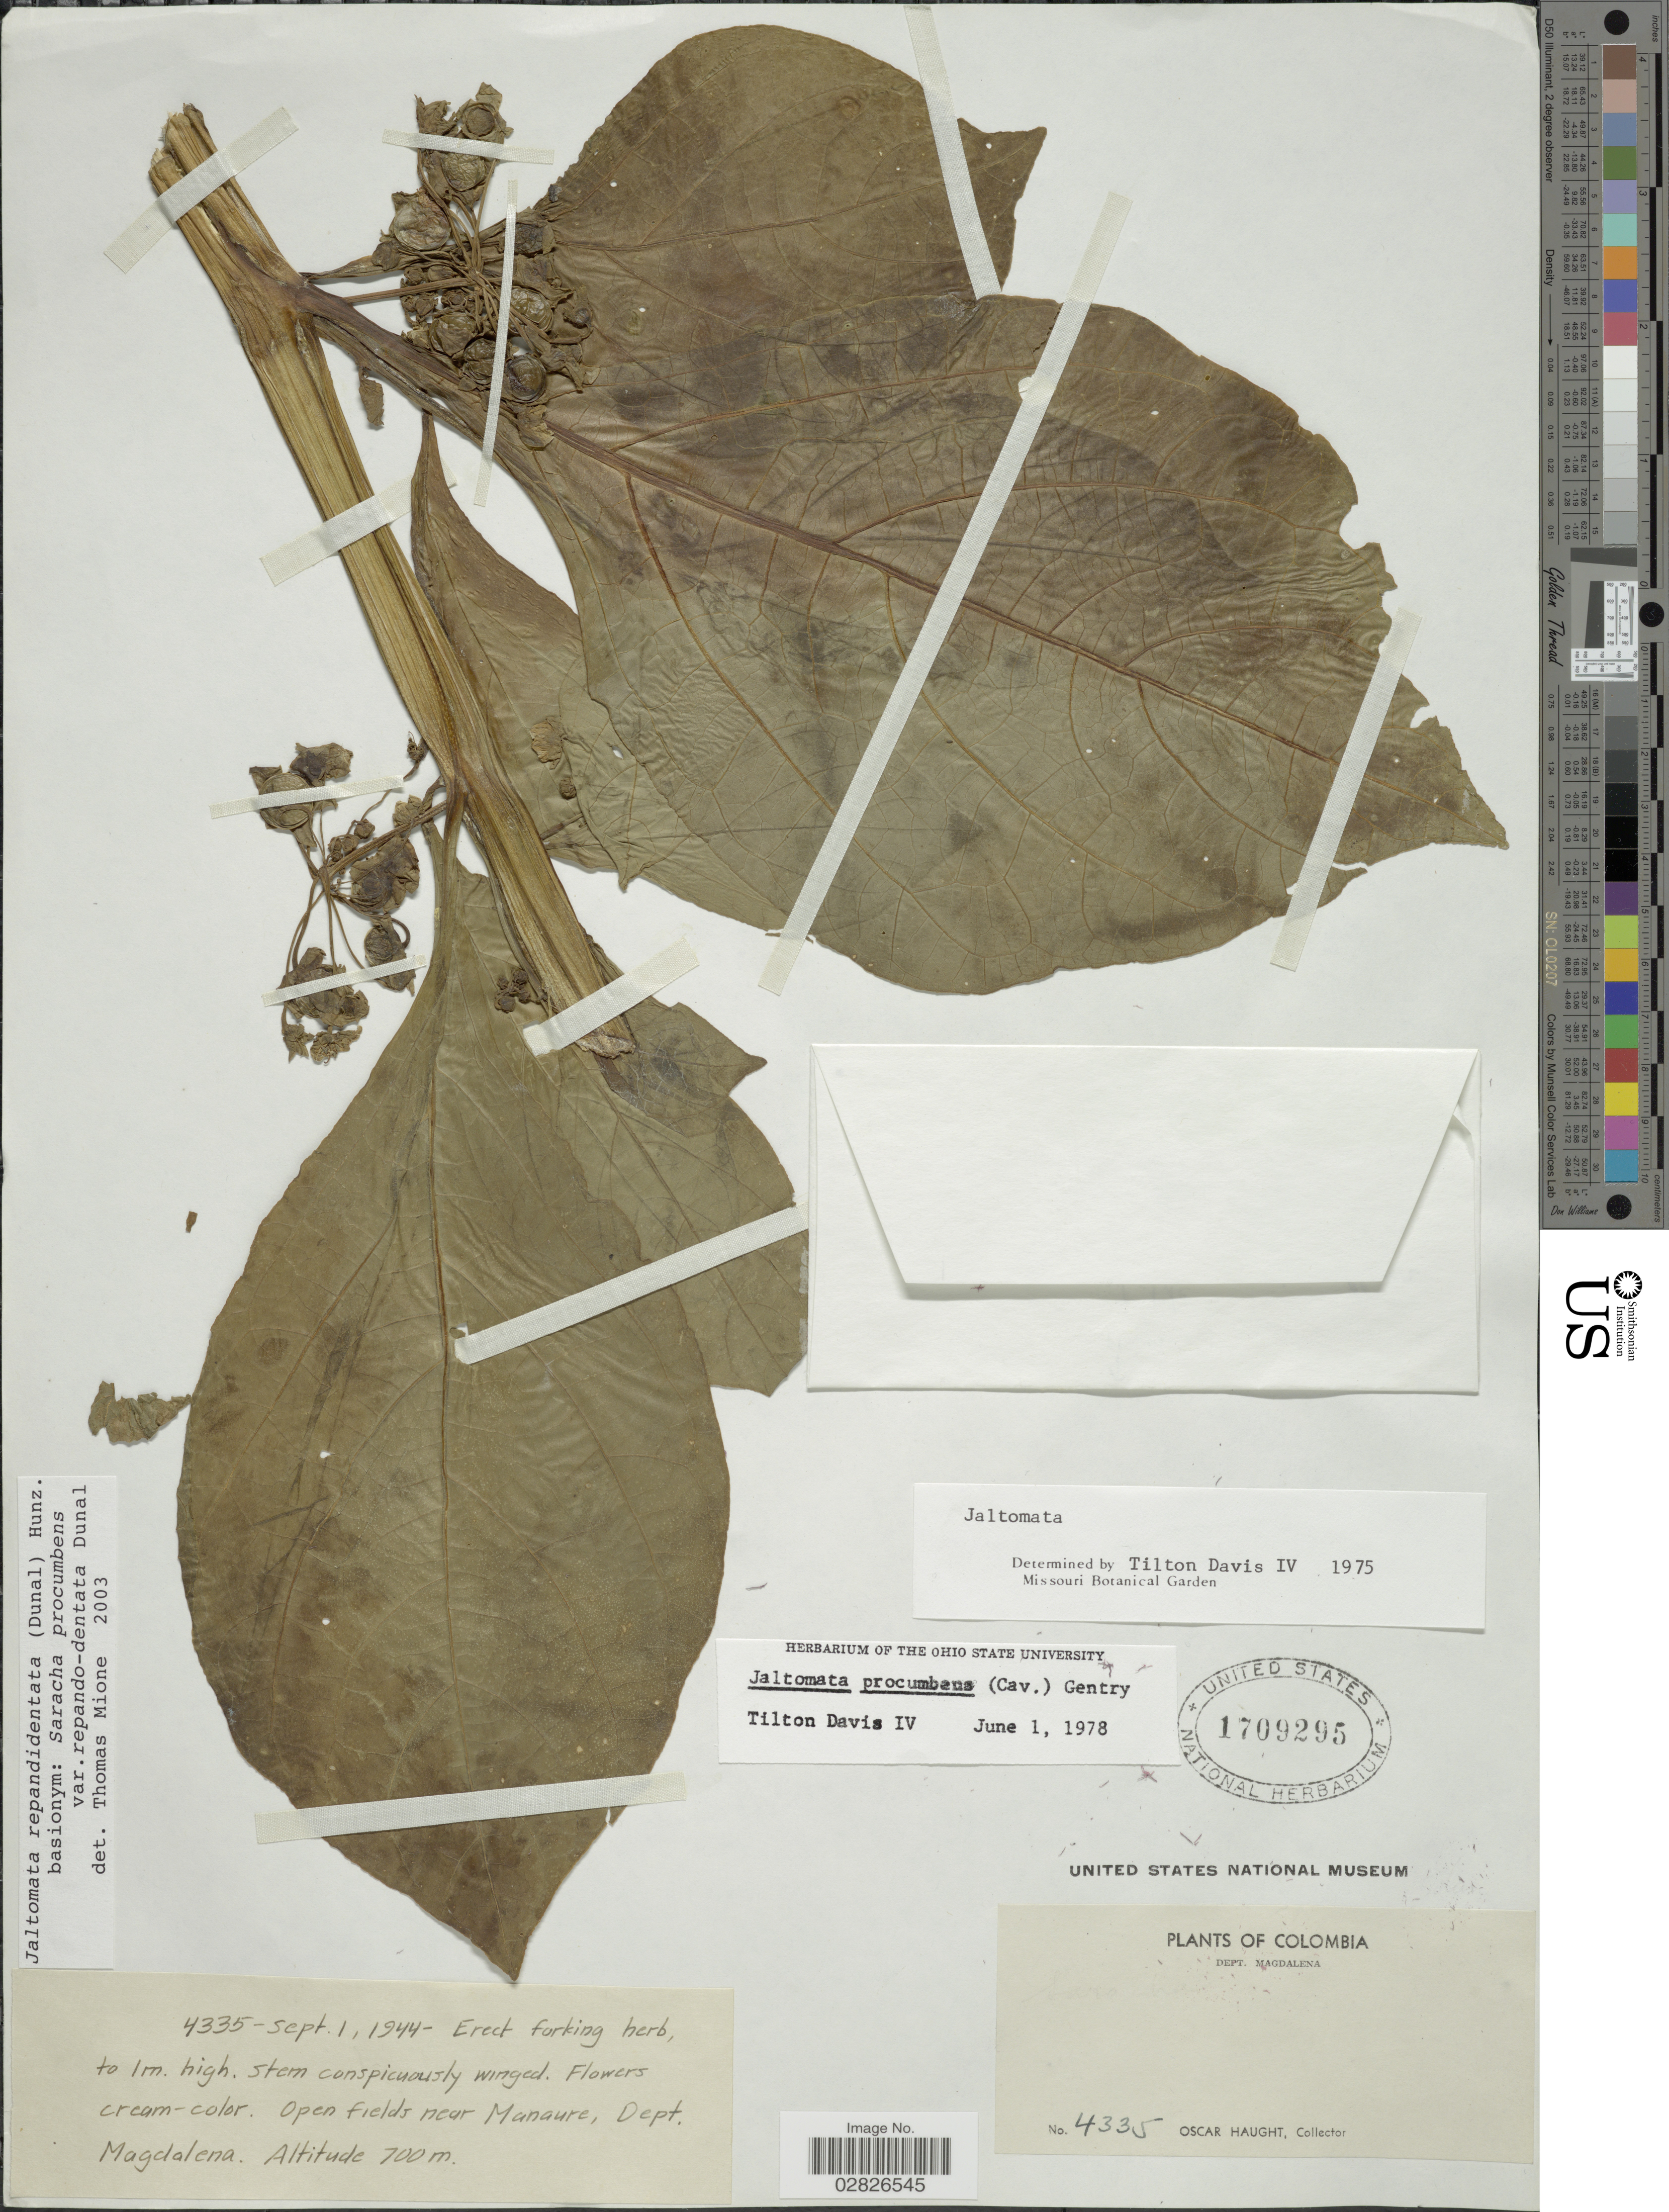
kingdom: Plantae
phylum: Tracheophyta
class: Magnoliopsida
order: Solanales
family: Solanaceae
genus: Jaltomata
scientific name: Jaltomata repandidentata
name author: (Dunal) Hunz.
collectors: O. L. Haught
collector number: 4335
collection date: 1944-09-01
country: Colombia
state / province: Magdalena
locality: Open fields near Manaure, Dept. Magdalena.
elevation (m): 700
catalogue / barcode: US 1709295